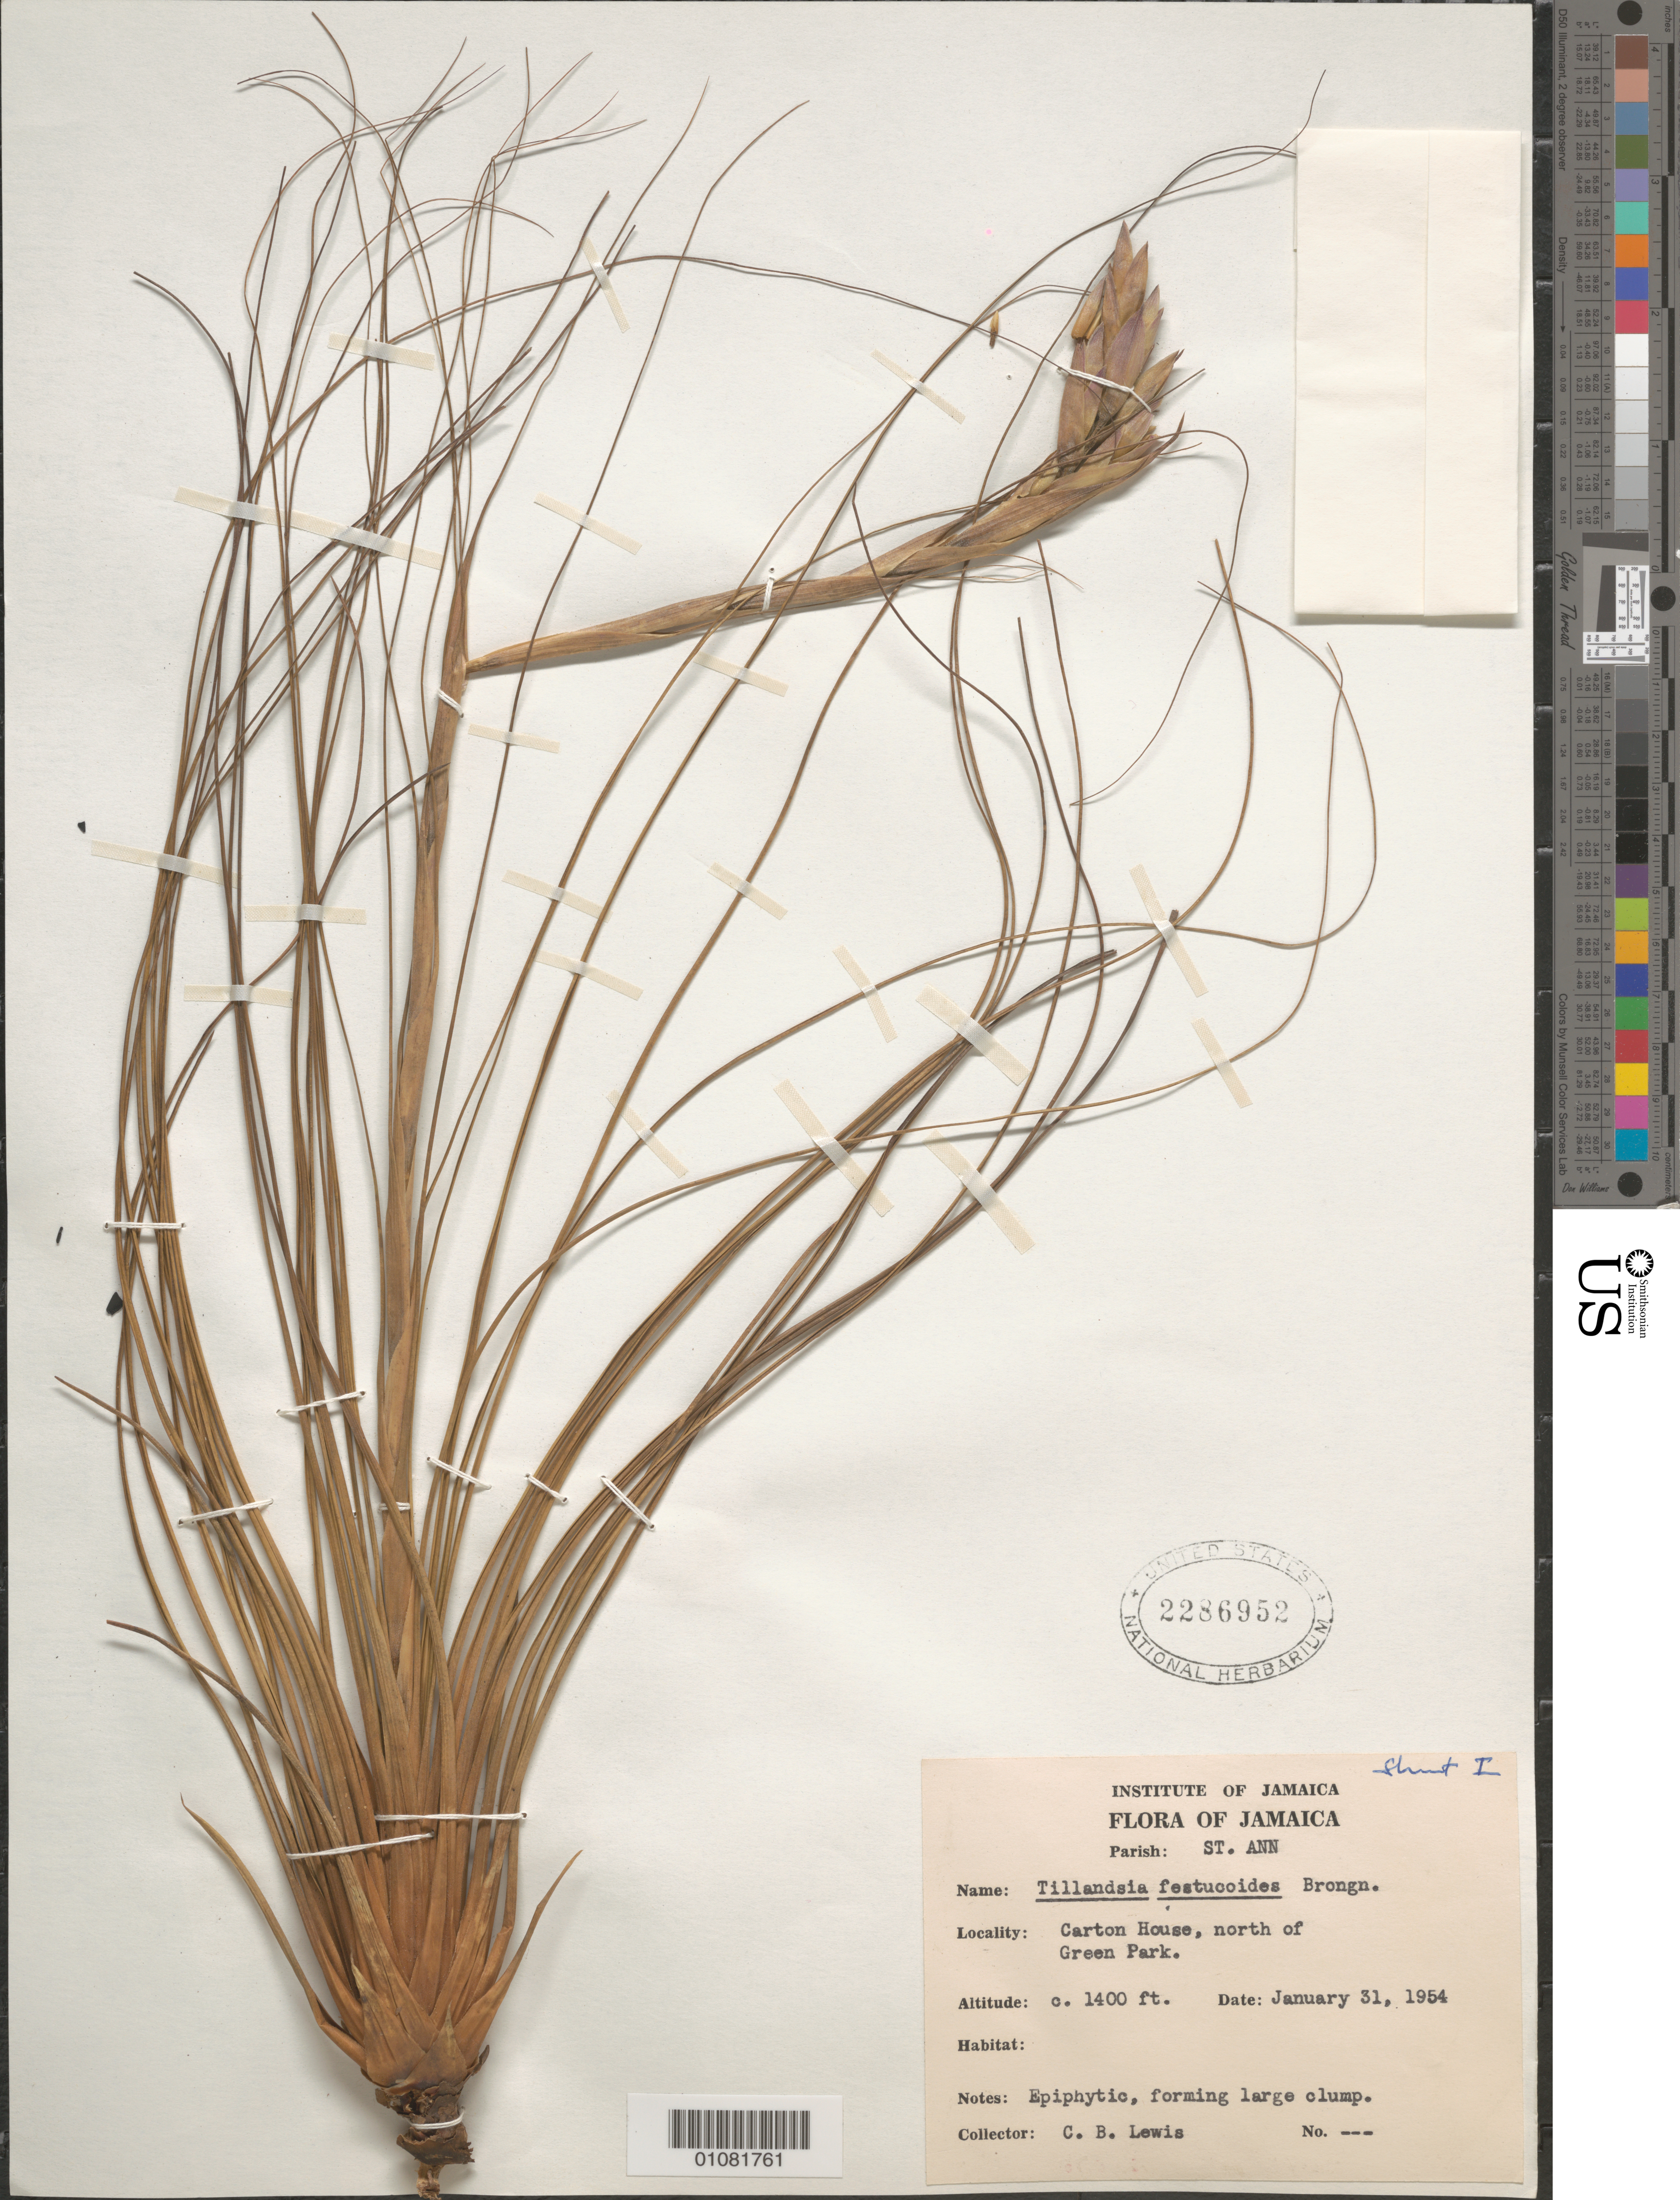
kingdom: Plantae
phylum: Tracheophyta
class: Liliopsida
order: Poales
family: Bromeliaceae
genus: Tillandsia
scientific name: Tillandsia festucoides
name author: Brongn. ex Mez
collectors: C. B. Lewis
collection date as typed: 31 Jan 1954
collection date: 1954-01-31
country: Jamaica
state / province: Saint Ann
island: Jamaica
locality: Carton House, N of Green Park.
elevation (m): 427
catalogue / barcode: US 2286952